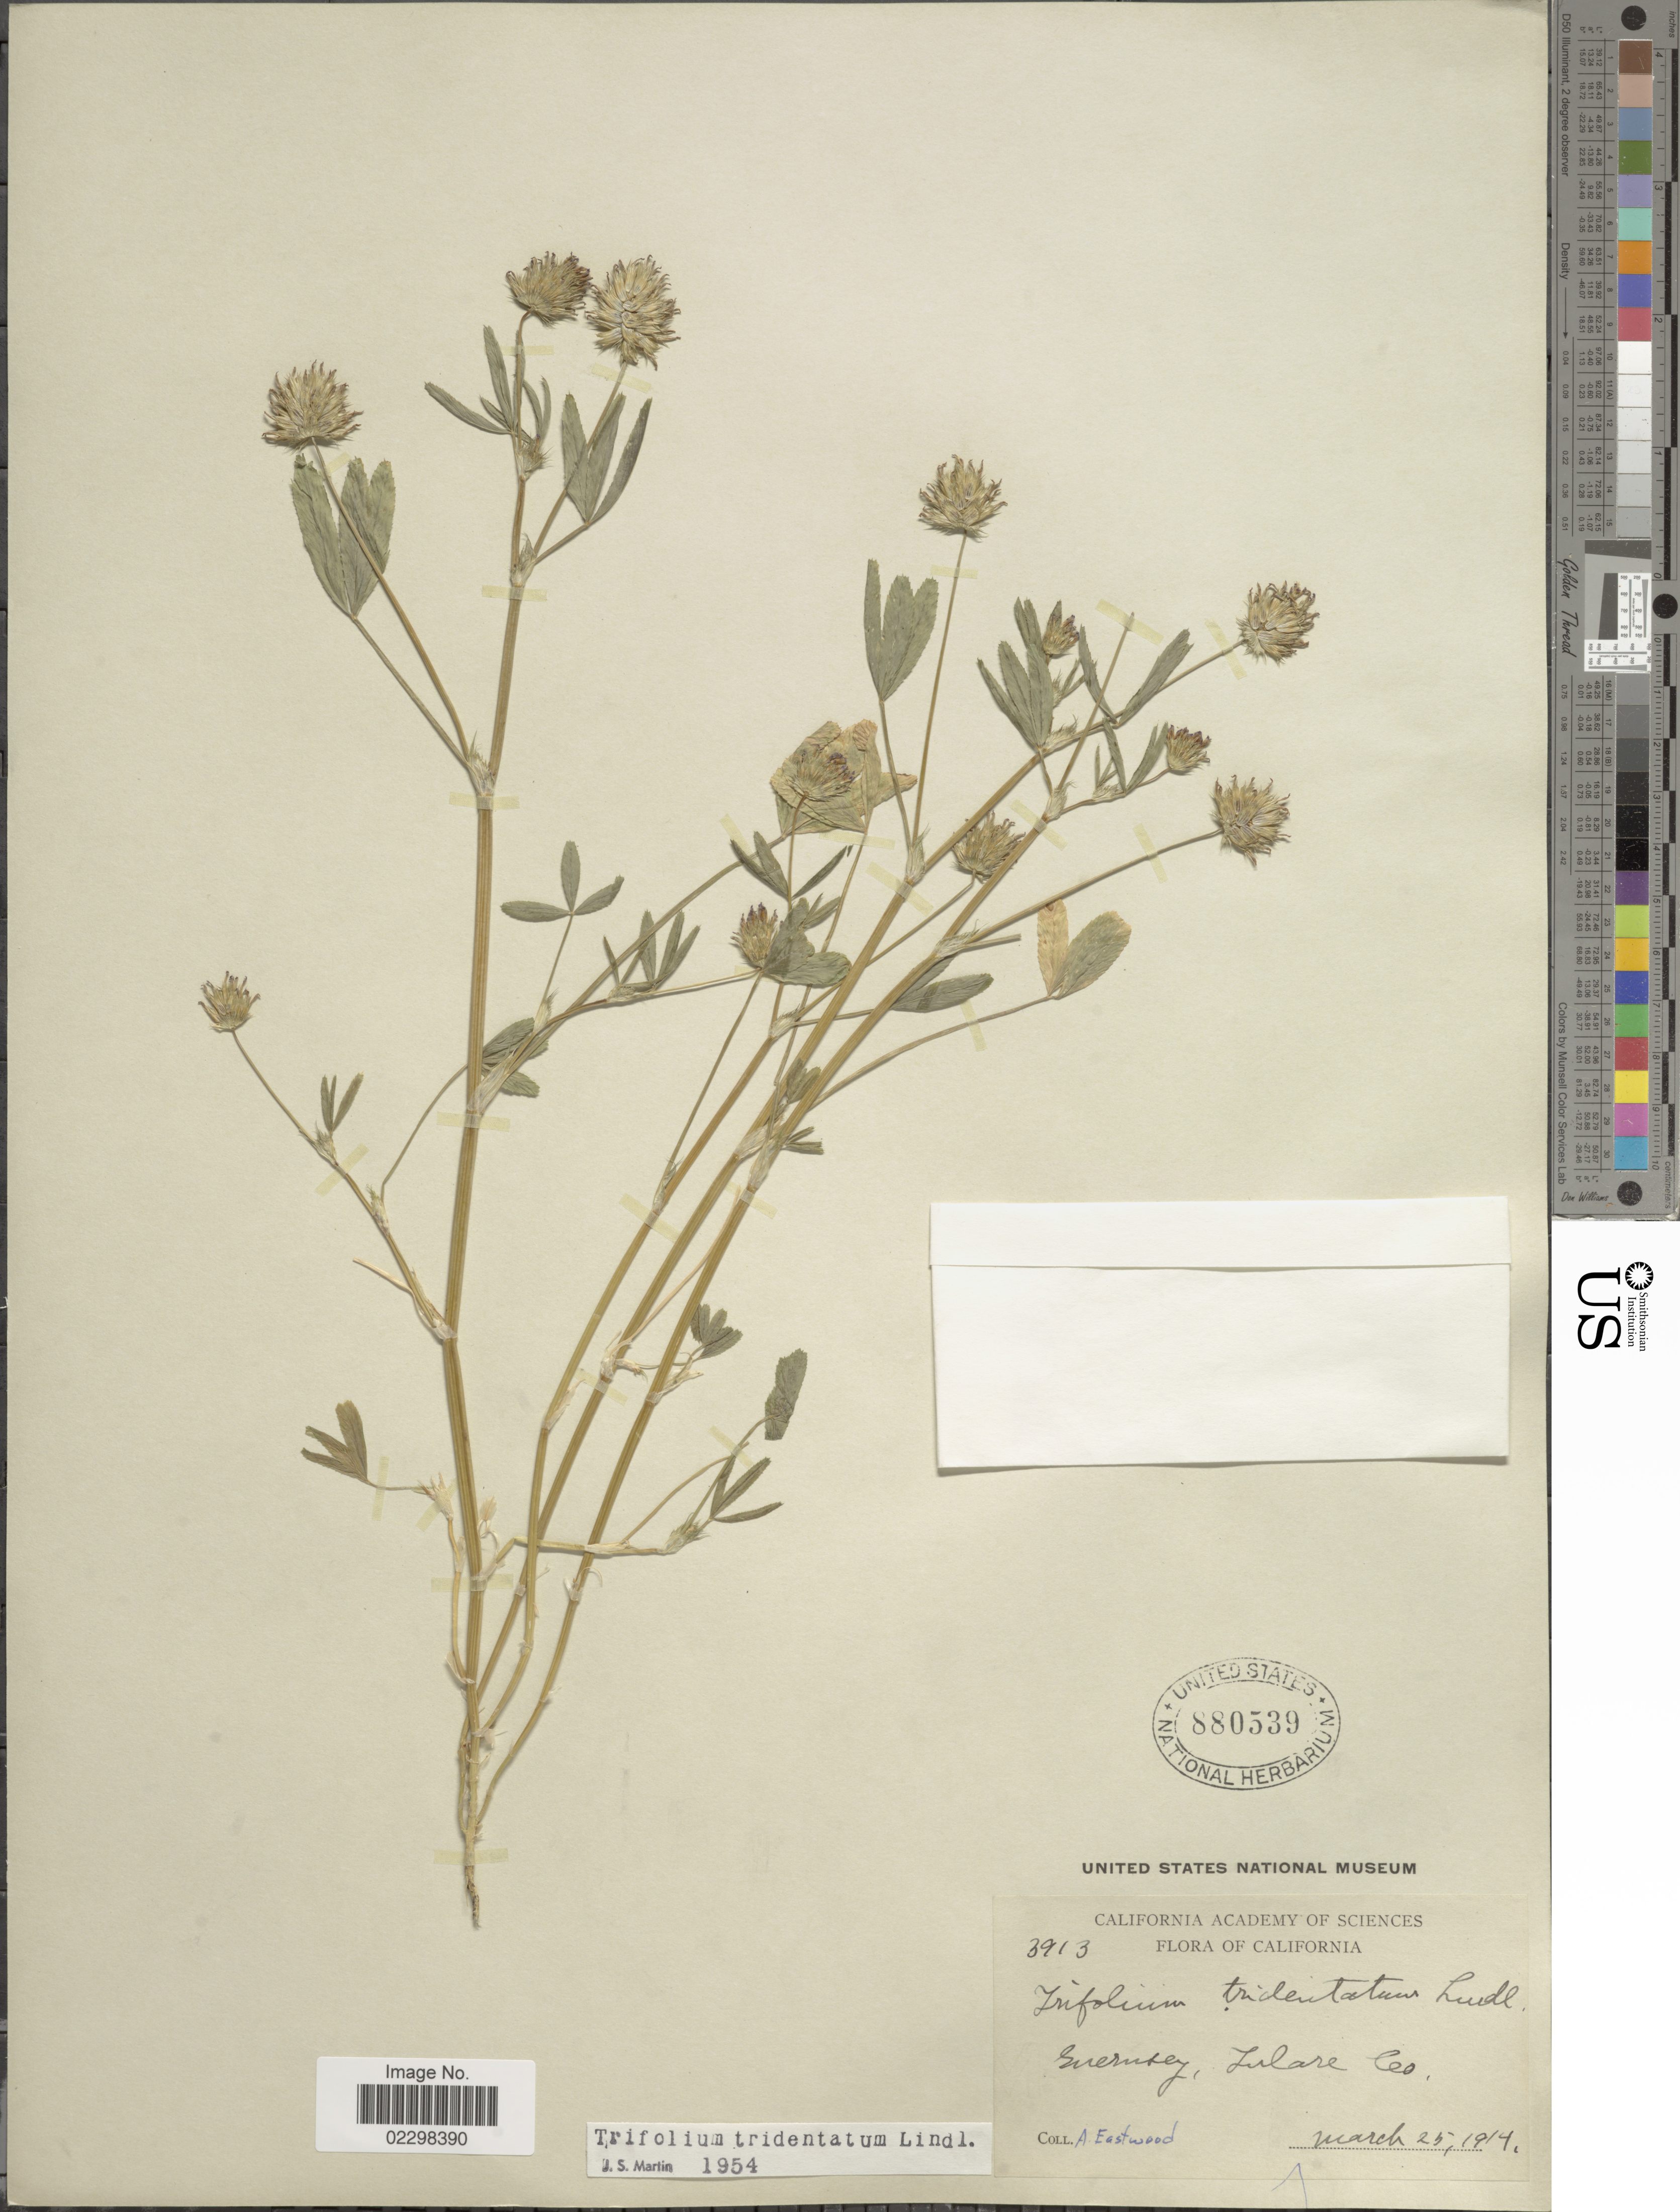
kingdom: Plantae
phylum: Tracheophyta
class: Magnoliopsida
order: Fabales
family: Fabaceae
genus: Trifolium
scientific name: Trifolium tridentatum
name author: Lindl.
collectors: A. Eastwood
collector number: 3913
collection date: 1914-03-25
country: United States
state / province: California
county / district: Tulare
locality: Guernsey, Tulare Co.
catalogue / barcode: US 880539